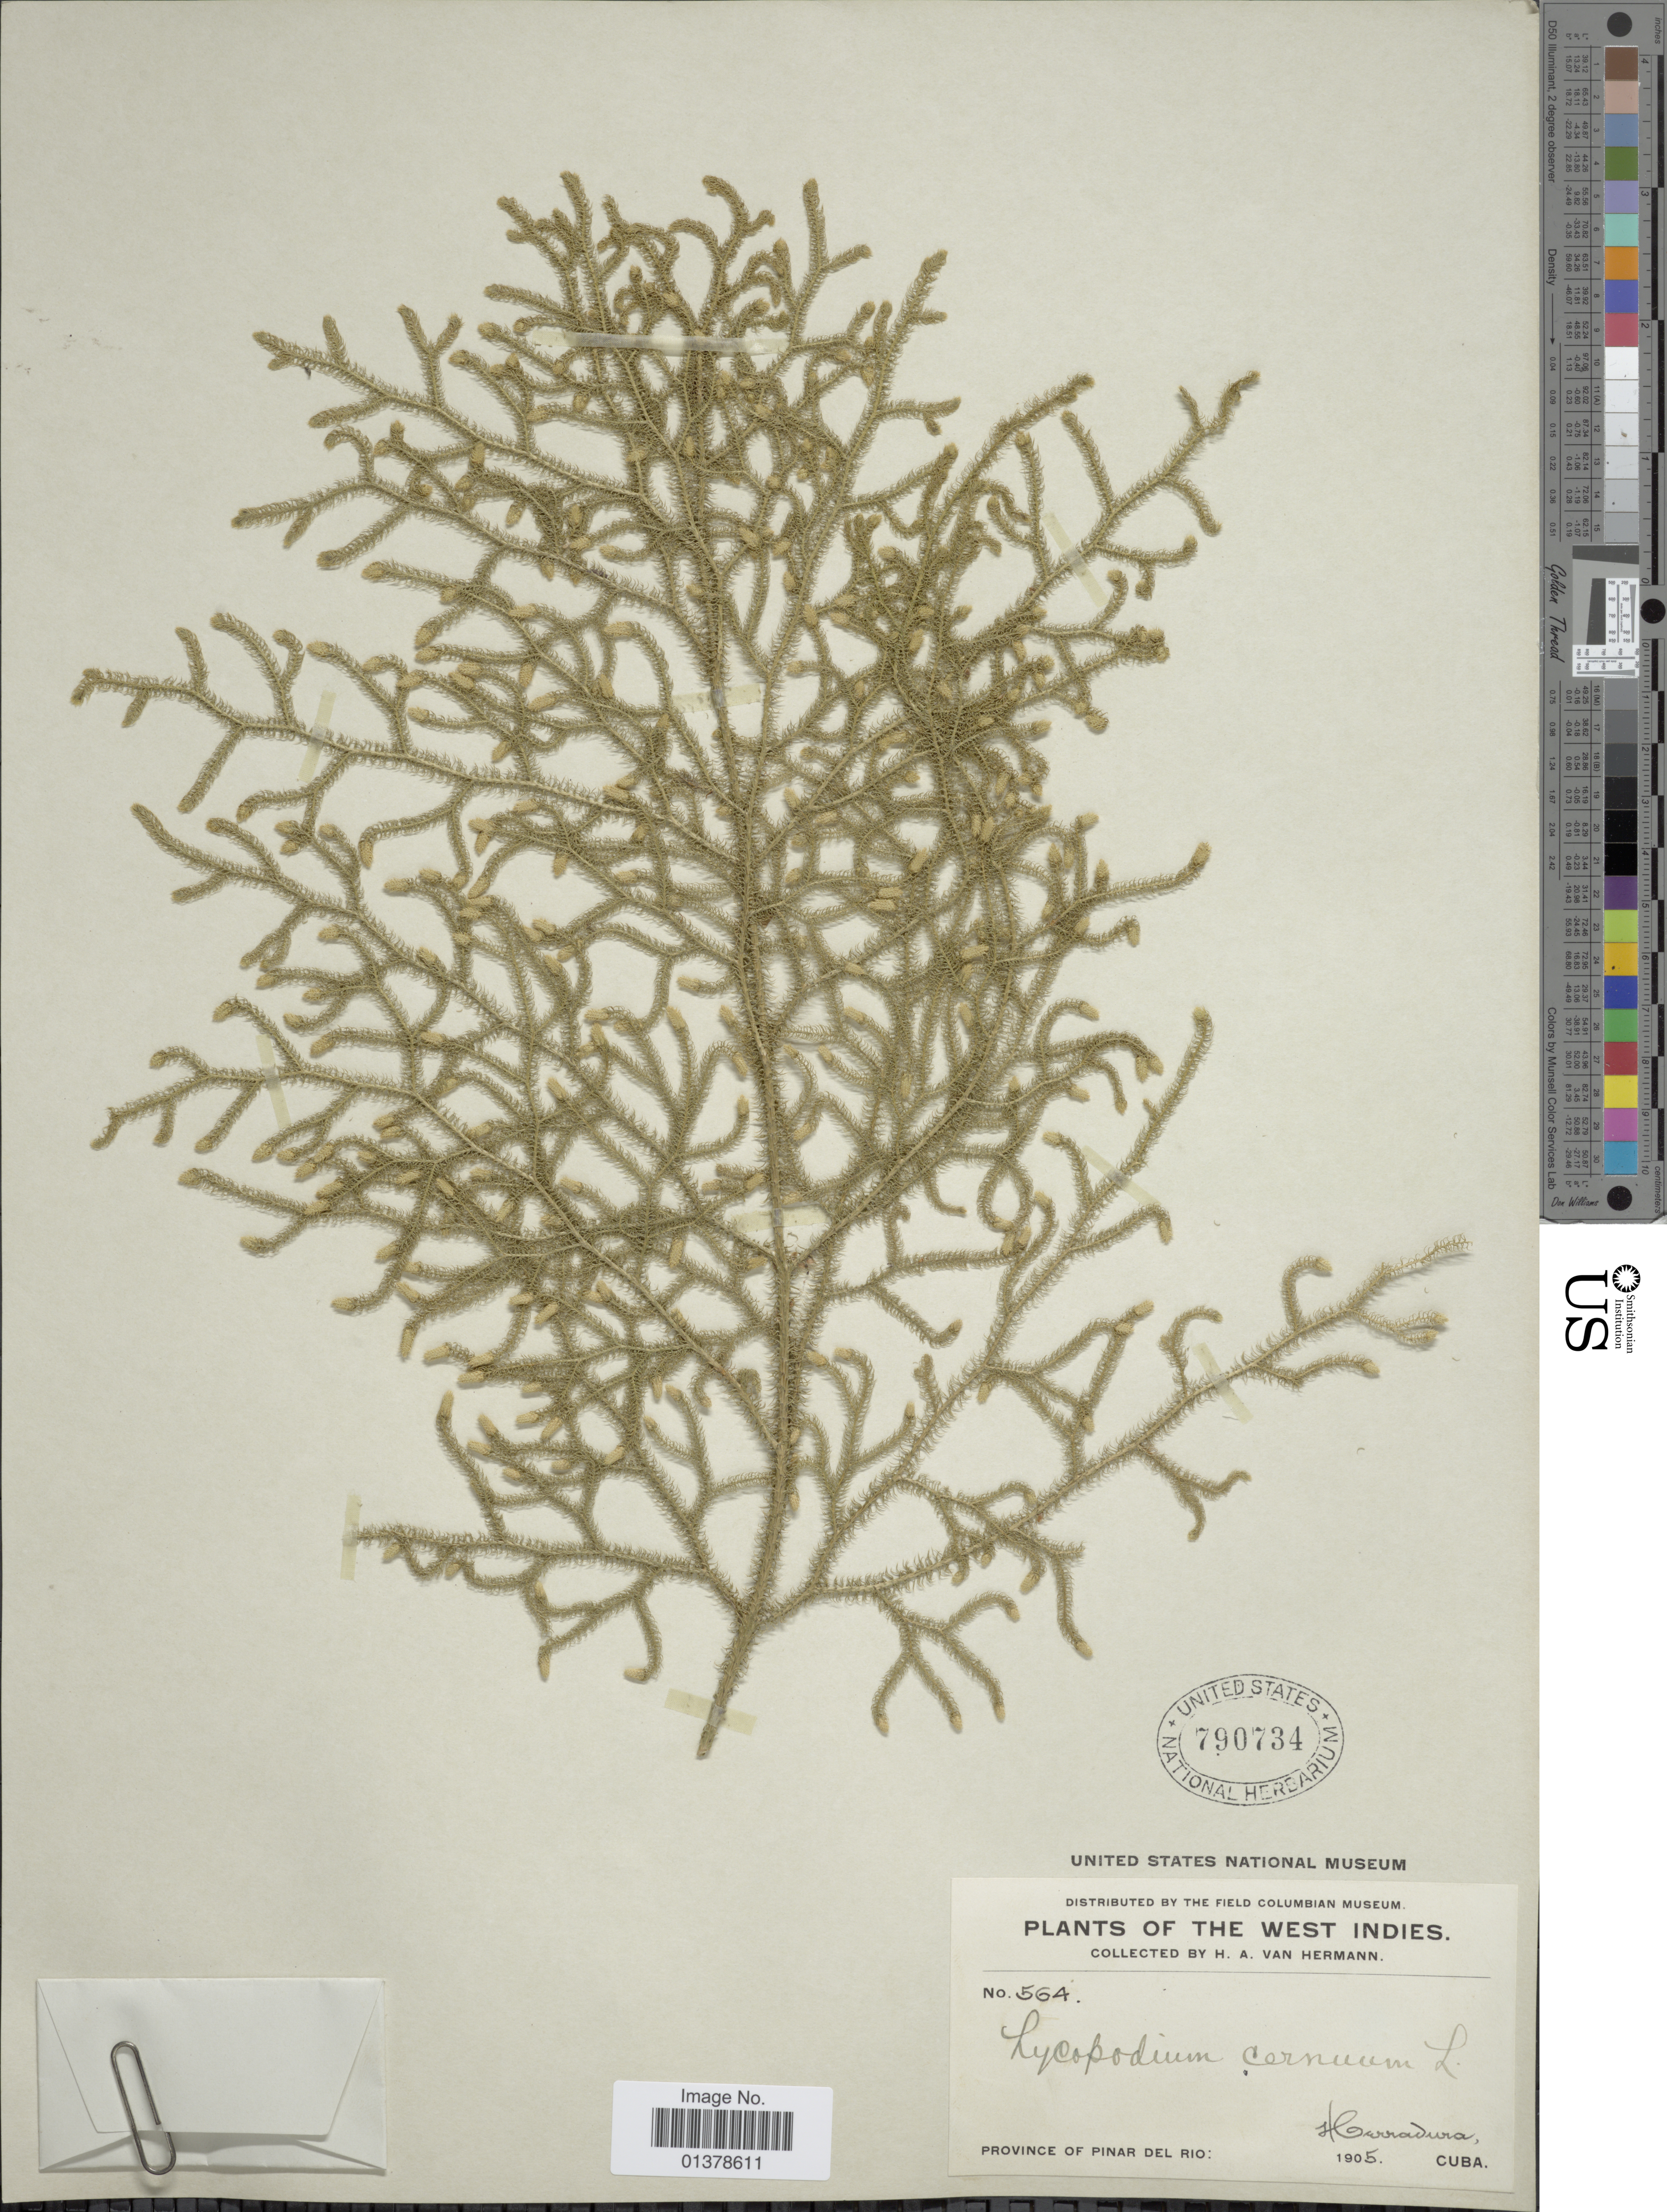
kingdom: Plantae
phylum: Tracheophyta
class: Lycopodiopsida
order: Lycopodiales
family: Lycopodiaceae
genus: Palhinhaea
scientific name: Palhinhaea cernua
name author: (L.) Vasc. & Franco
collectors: H. A. Van Hermann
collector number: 564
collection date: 1905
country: Cuba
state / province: Pinar del Río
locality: West Indies, Herradura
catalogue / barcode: US 790734